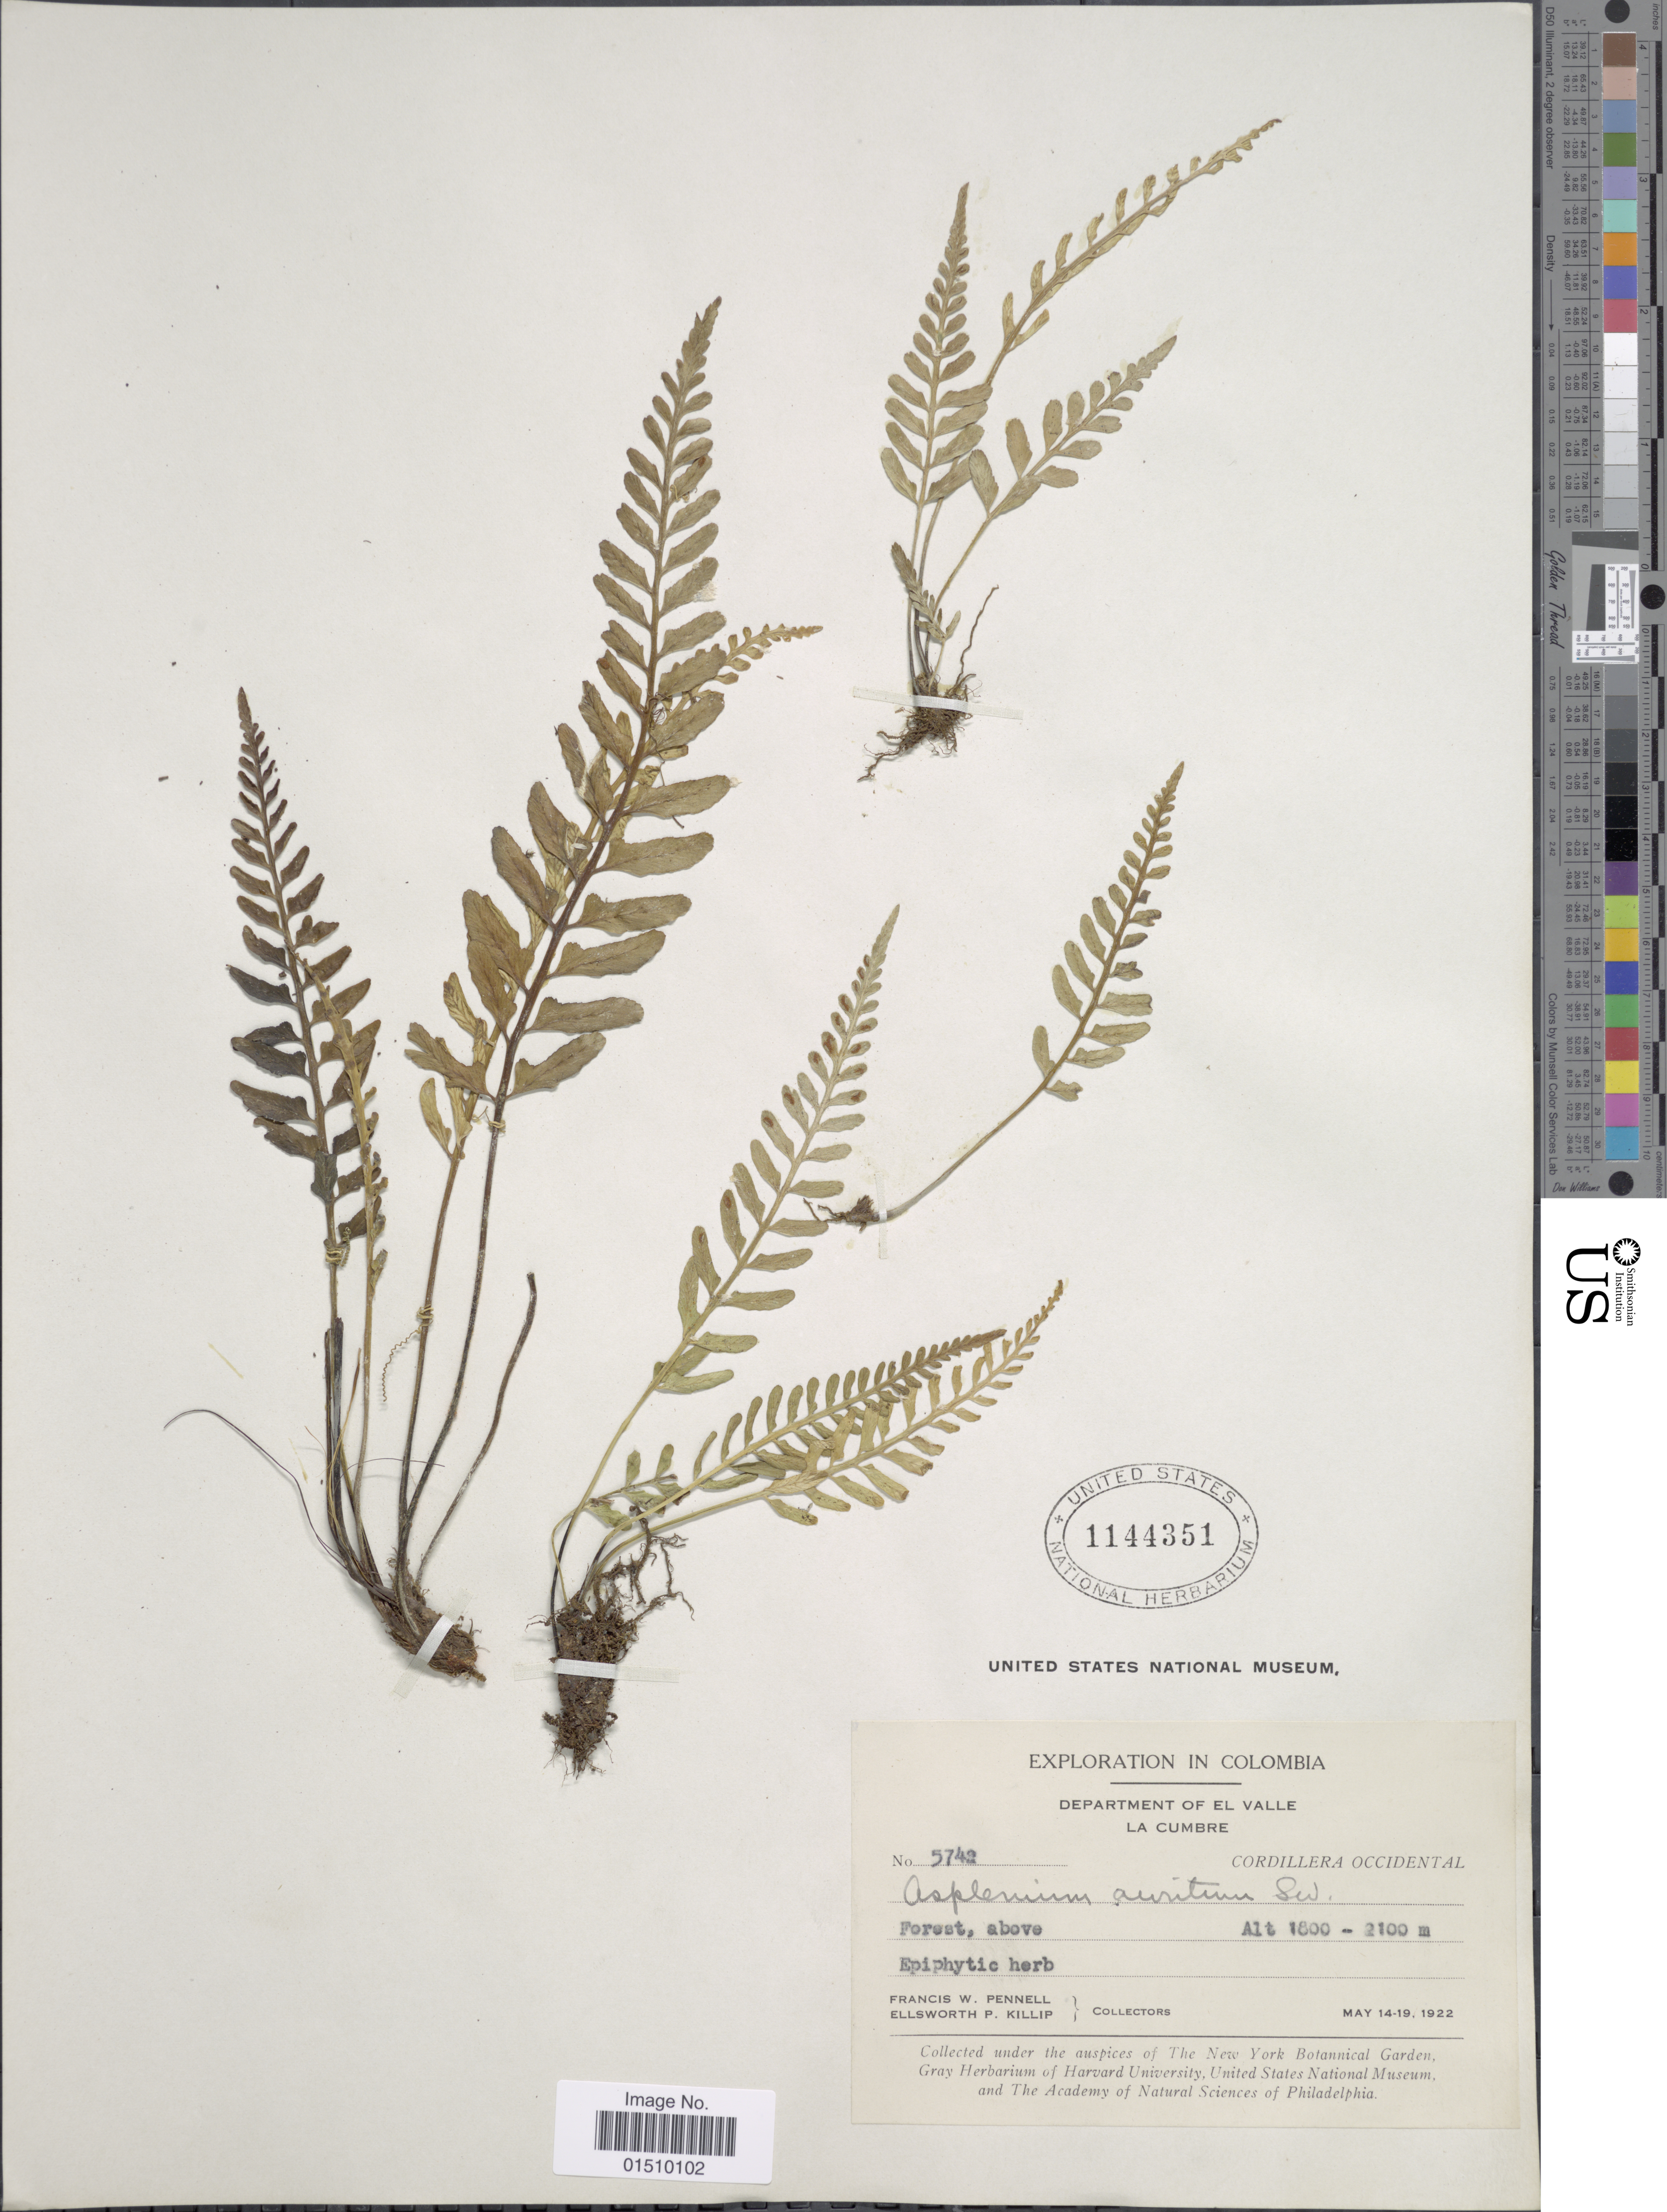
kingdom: Plantae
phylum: Tracheophyta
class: Polypodiopsida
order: Polypodiales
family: Aspleniaceae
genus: Asplenium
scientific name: Asplenium auritum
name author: Sw.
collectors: F. W. Pennell & E. P. Killip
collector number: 5742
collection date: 1922-05-14/1922-05-19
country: Colombia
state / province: Valle del Cauca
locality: Colombia, Department of El Valle, La Cumbre, Cordillera Occidental.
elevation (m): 1800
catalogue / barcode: US 1144351